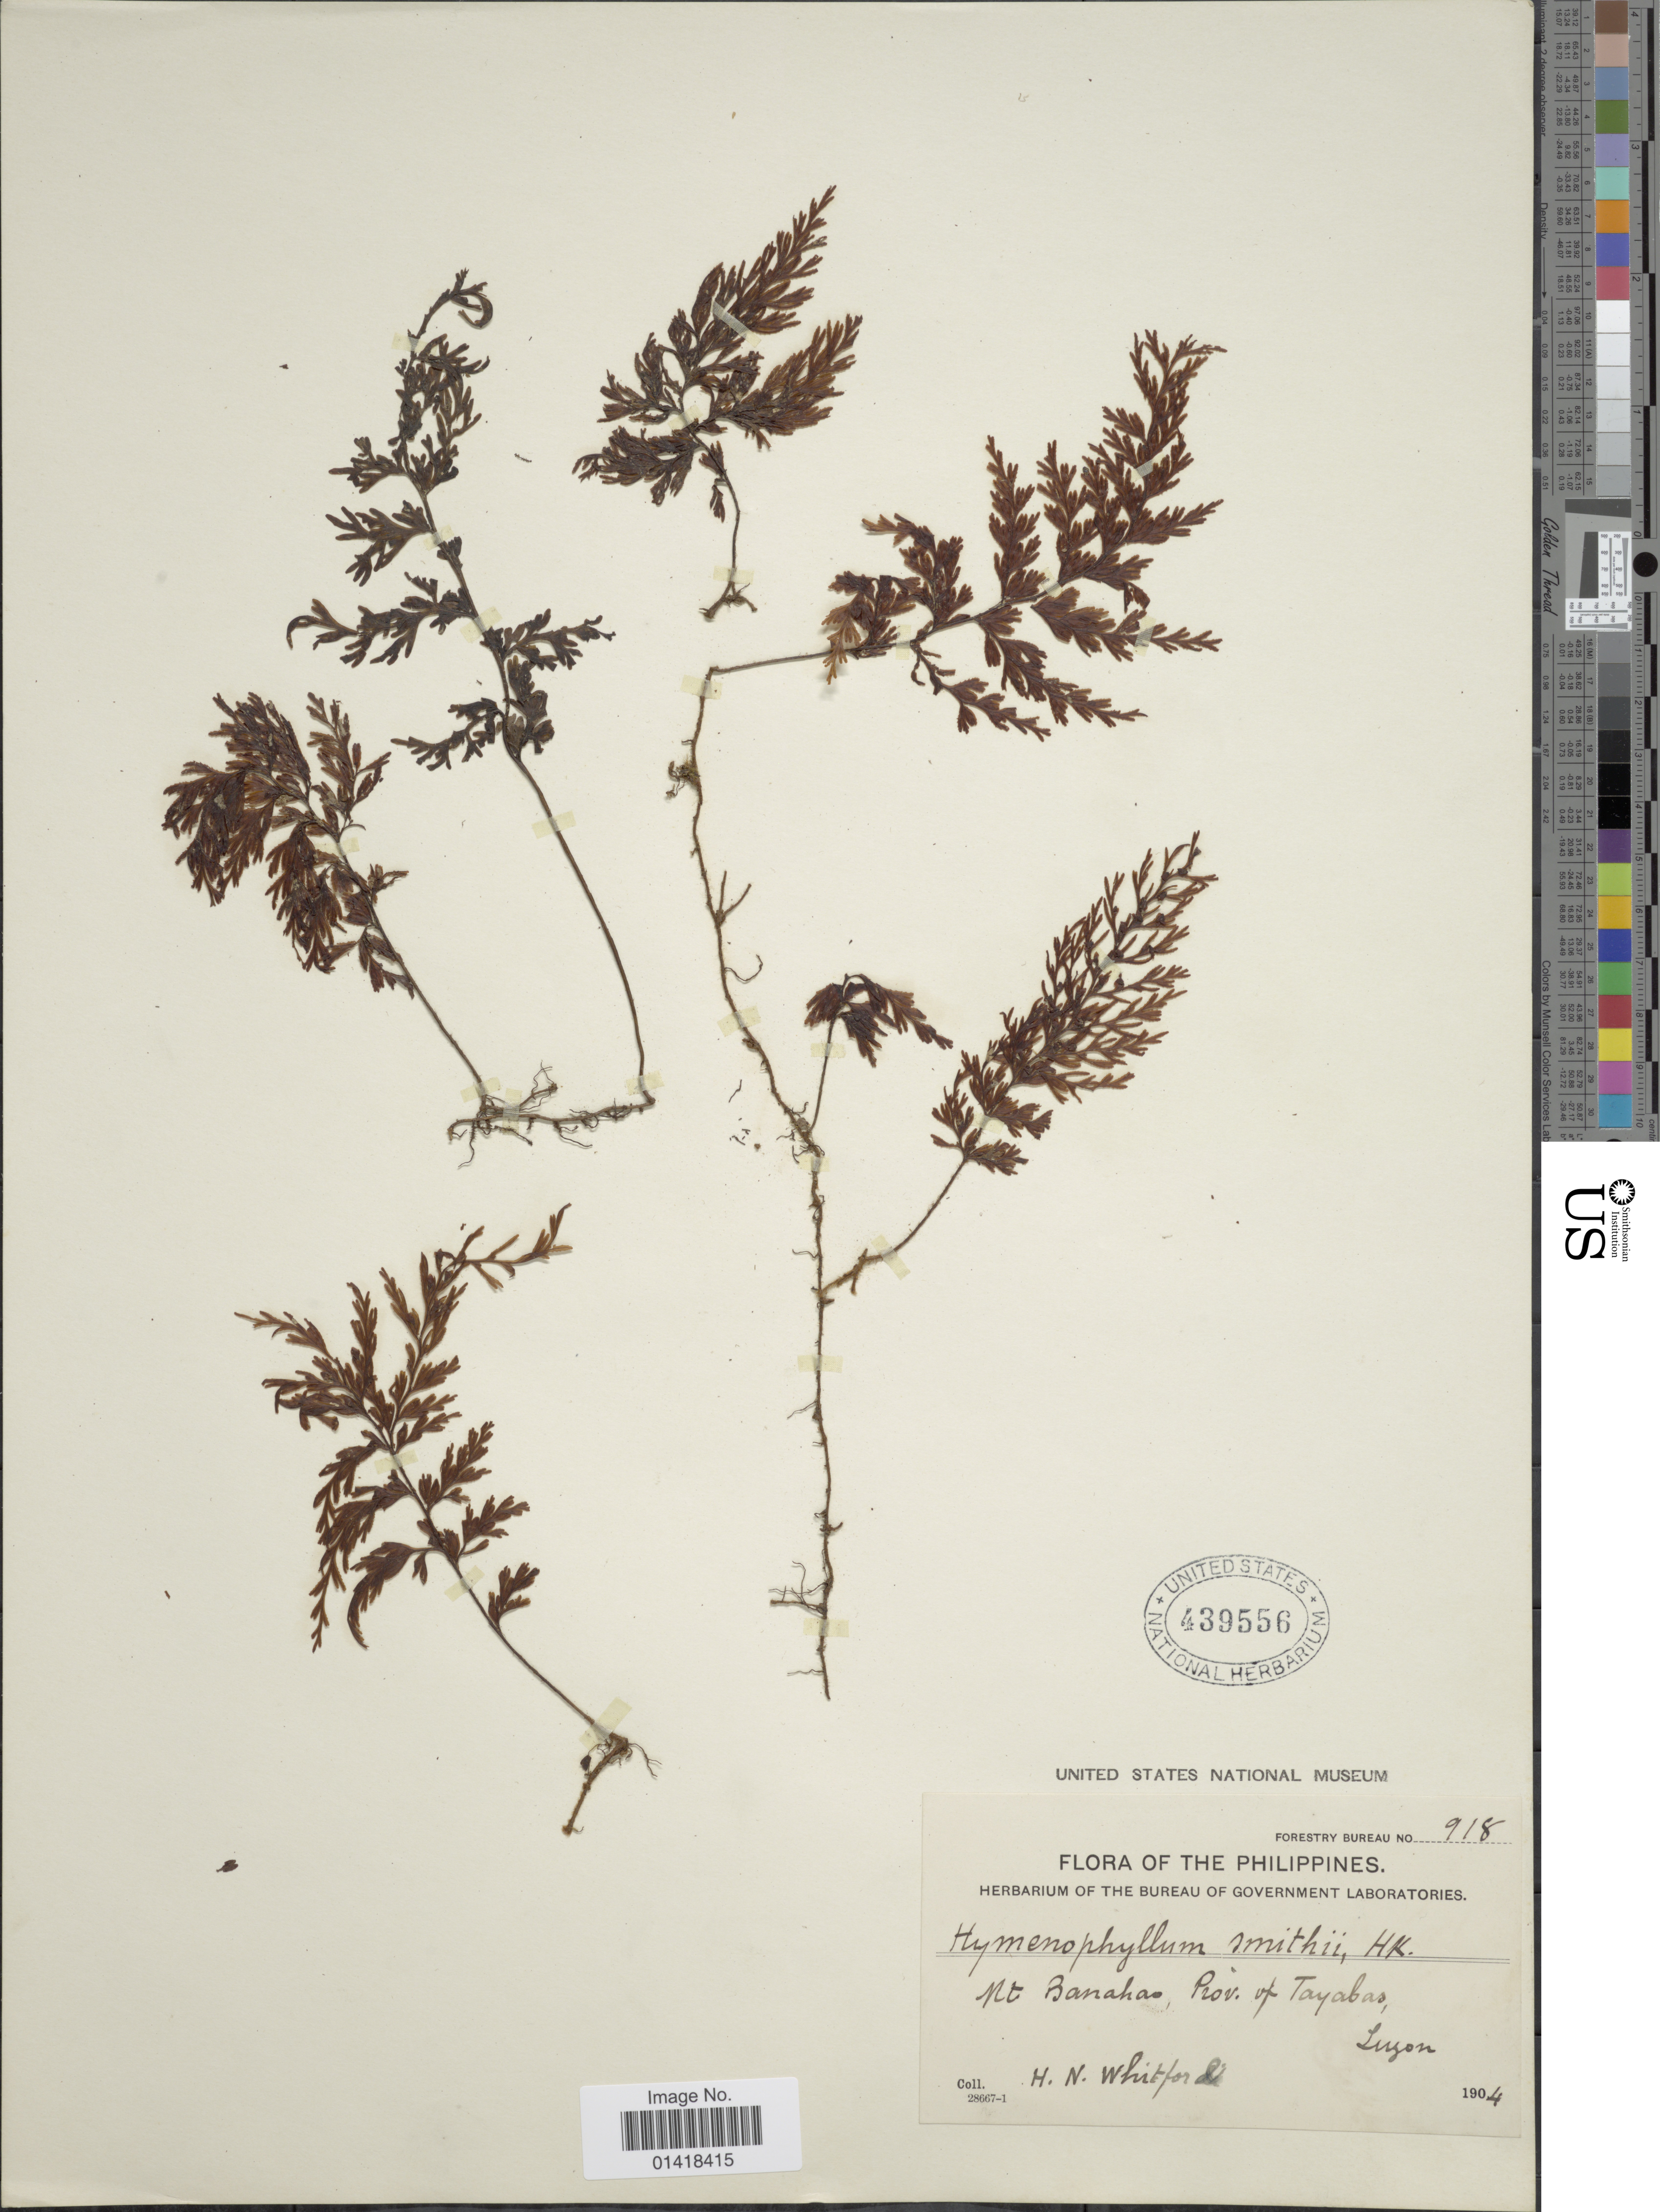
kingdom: Plantae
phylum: Tracheophyta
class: Polypodiopsida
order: Hymenophyllales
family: Hymenophyllaceae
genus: Hymenophyllum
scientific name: Hymenophyllum meyenianum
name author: (C. Presl) Copel.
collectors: H. N. Whitford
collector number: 28667-1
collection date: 1904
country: Philippines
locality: The Philippines. Mt Banahaw. Prov. of Tayabas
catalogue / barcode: US 439556